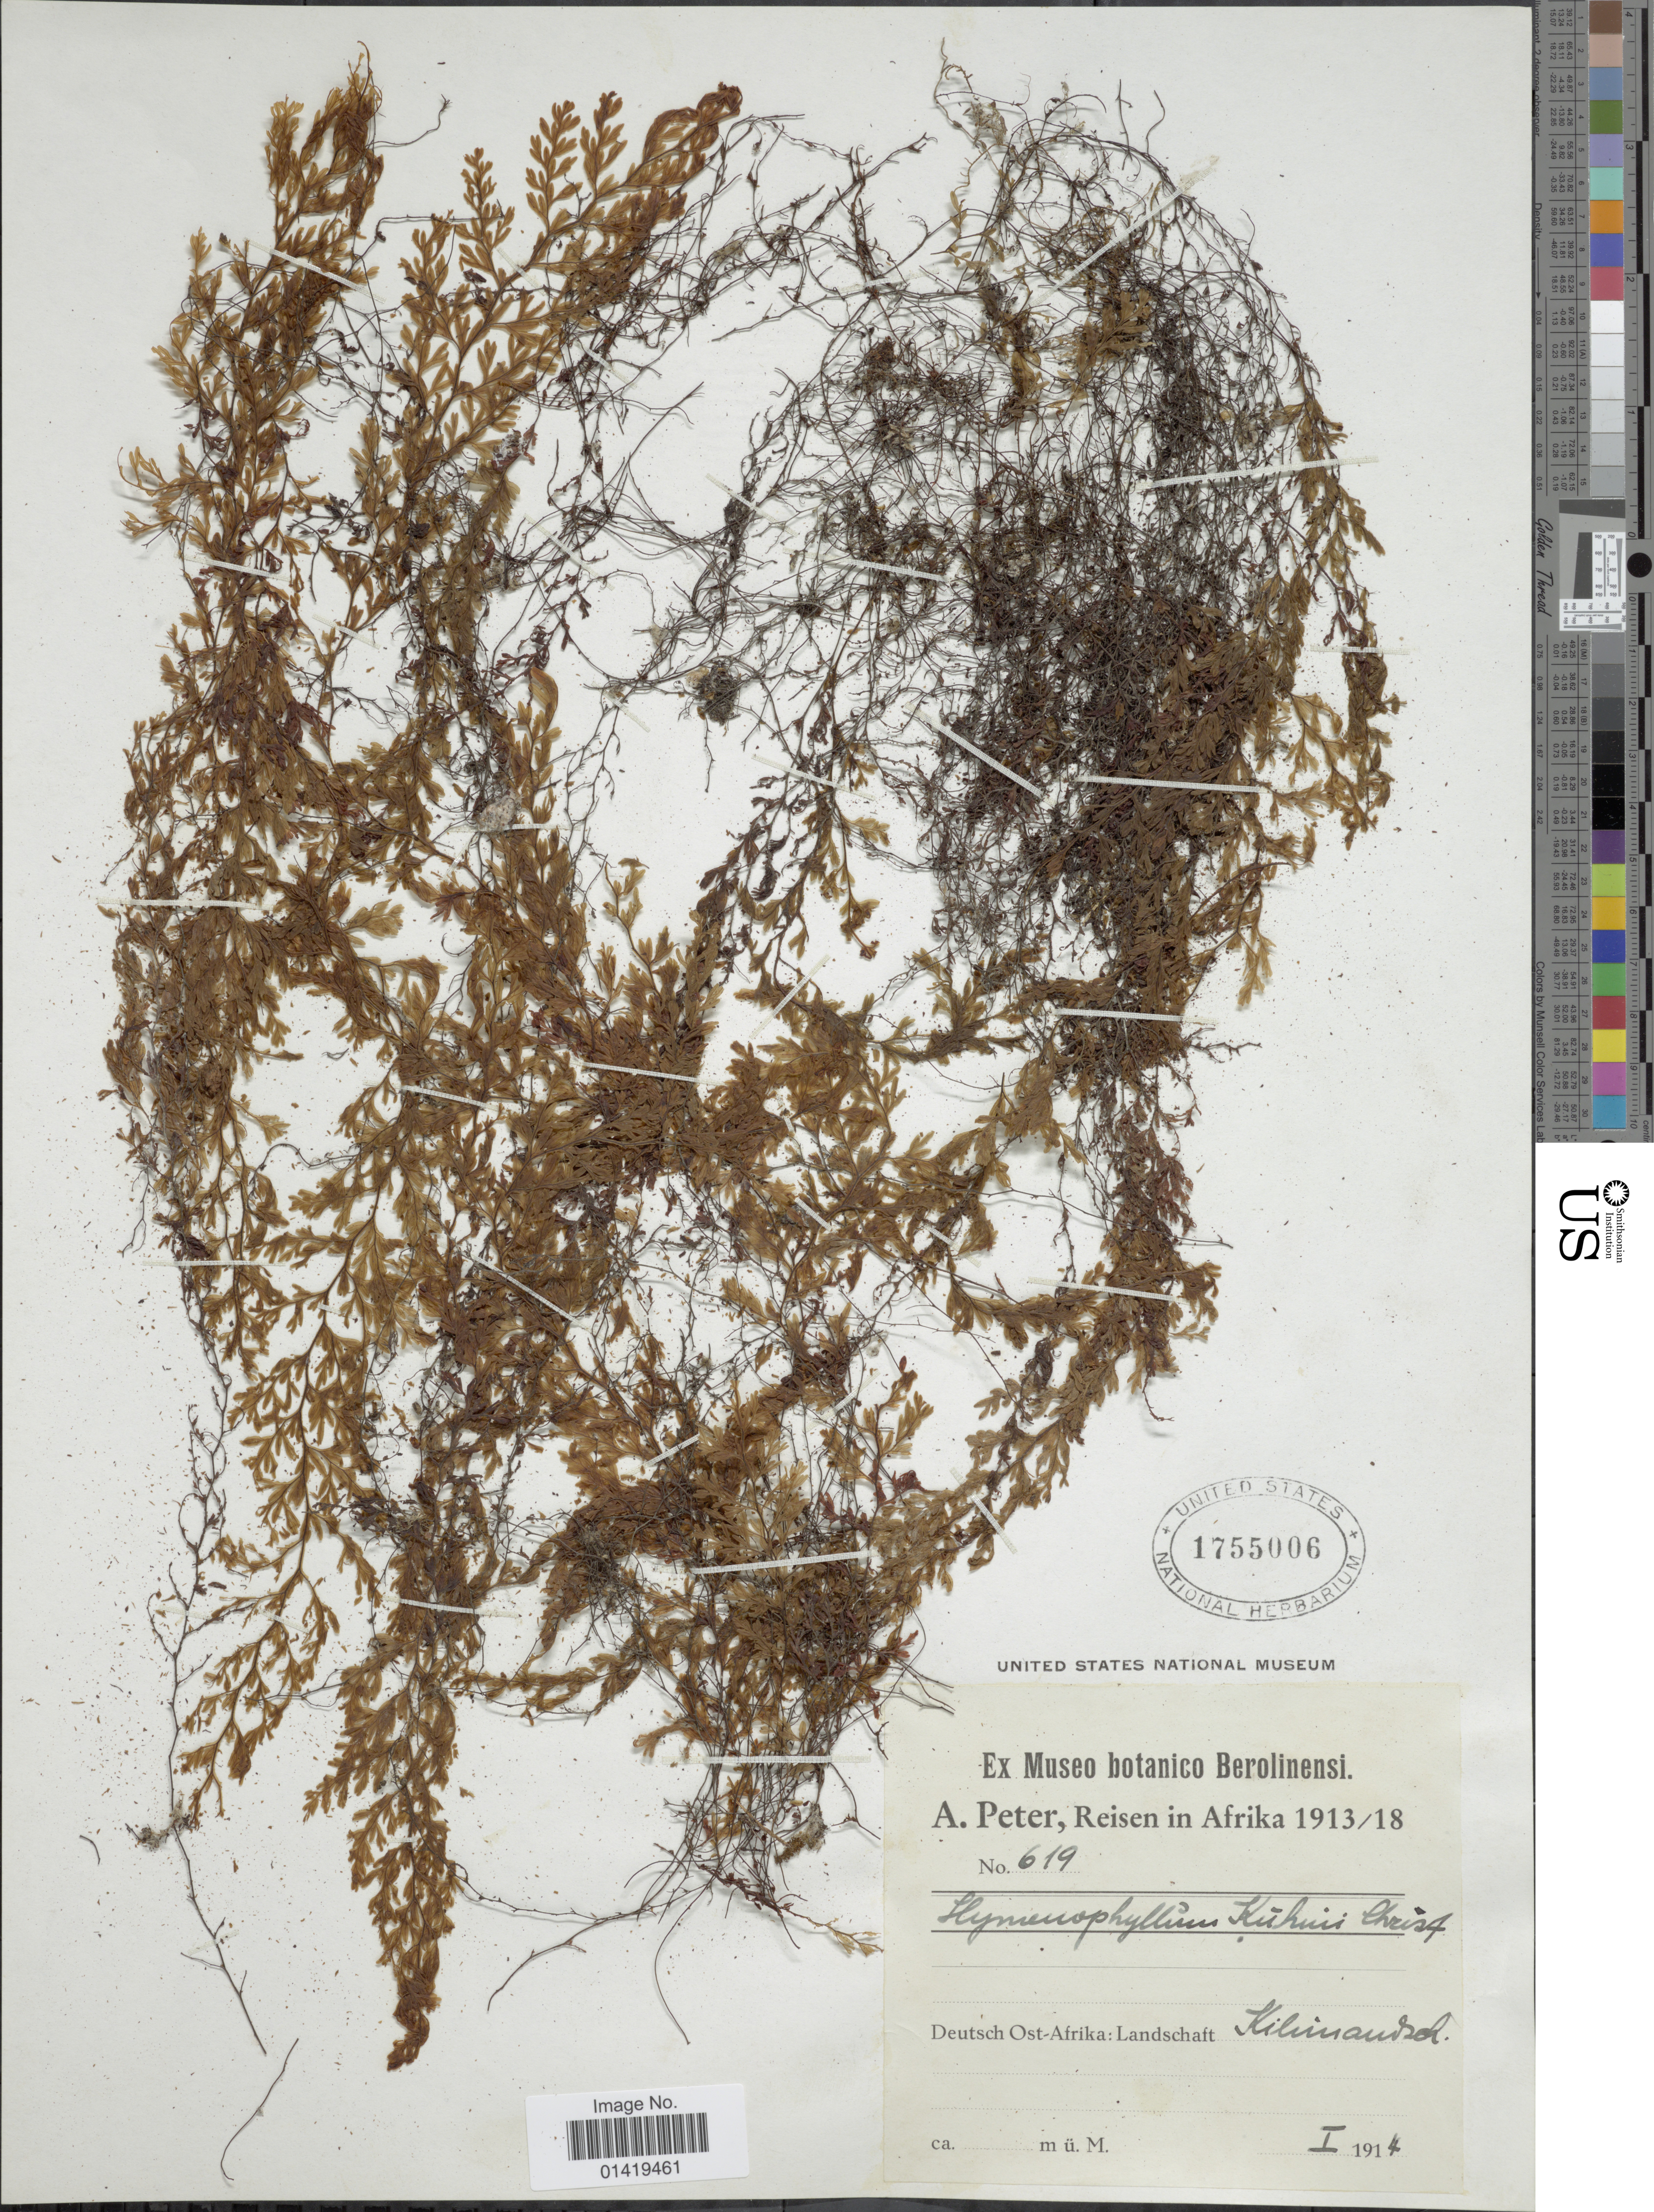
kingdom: Plantae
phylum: Tracheophyta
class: Polypodiopsida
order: Hymenophyllales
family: Hymenophyllaceae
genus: Hymenophyllum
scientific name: Hymenophyllum kuhnii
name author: C. Chr.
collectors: A. Peter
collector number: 619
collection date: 1914-01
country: Tanzania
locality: Deutsch Ost Afrika: Landschaft Kilimandscharo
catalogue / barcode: US 1755006